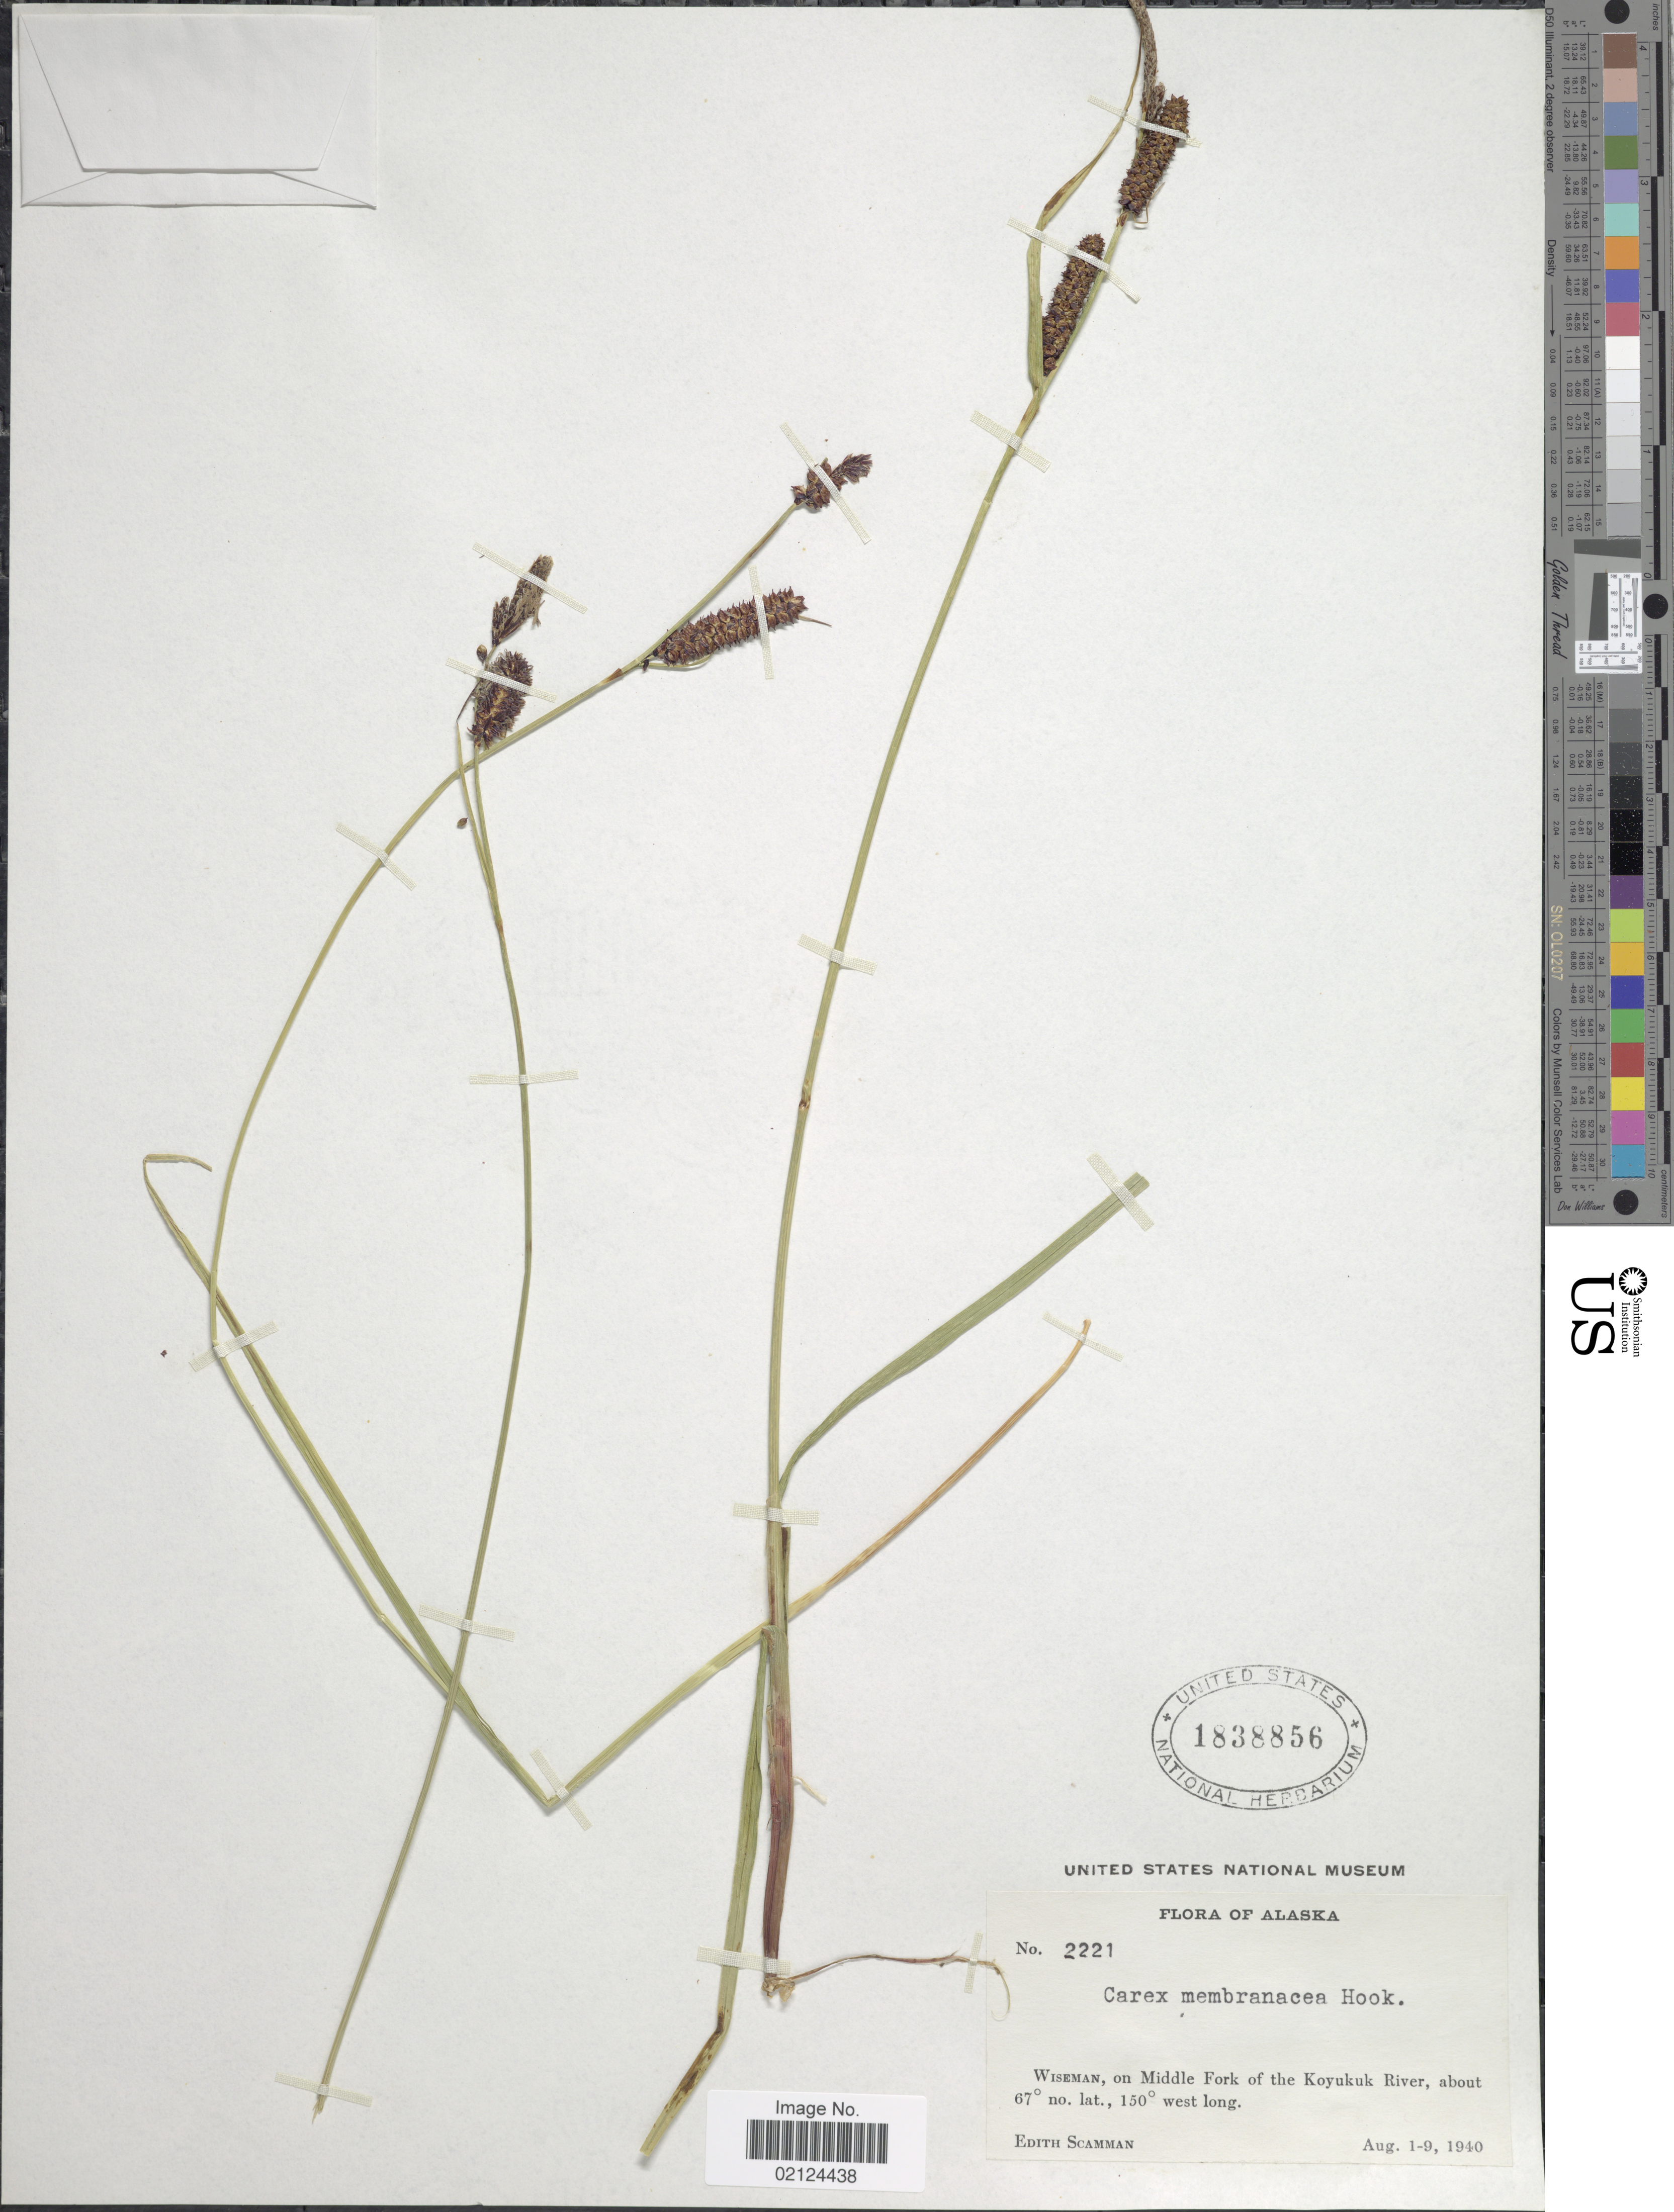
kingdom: Plantae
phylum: Tracheophyta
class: Liliopsida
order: Poales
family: Cyperaceae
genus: Carex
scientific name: Carex membranacea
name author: Hook.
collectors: E. Scamman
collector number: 2221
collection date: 1940-08-01/1940-08-09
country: United States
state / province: Alaska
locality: Wiseman, on Middle Fork of the Koyukuk River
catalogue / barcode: US 1838856